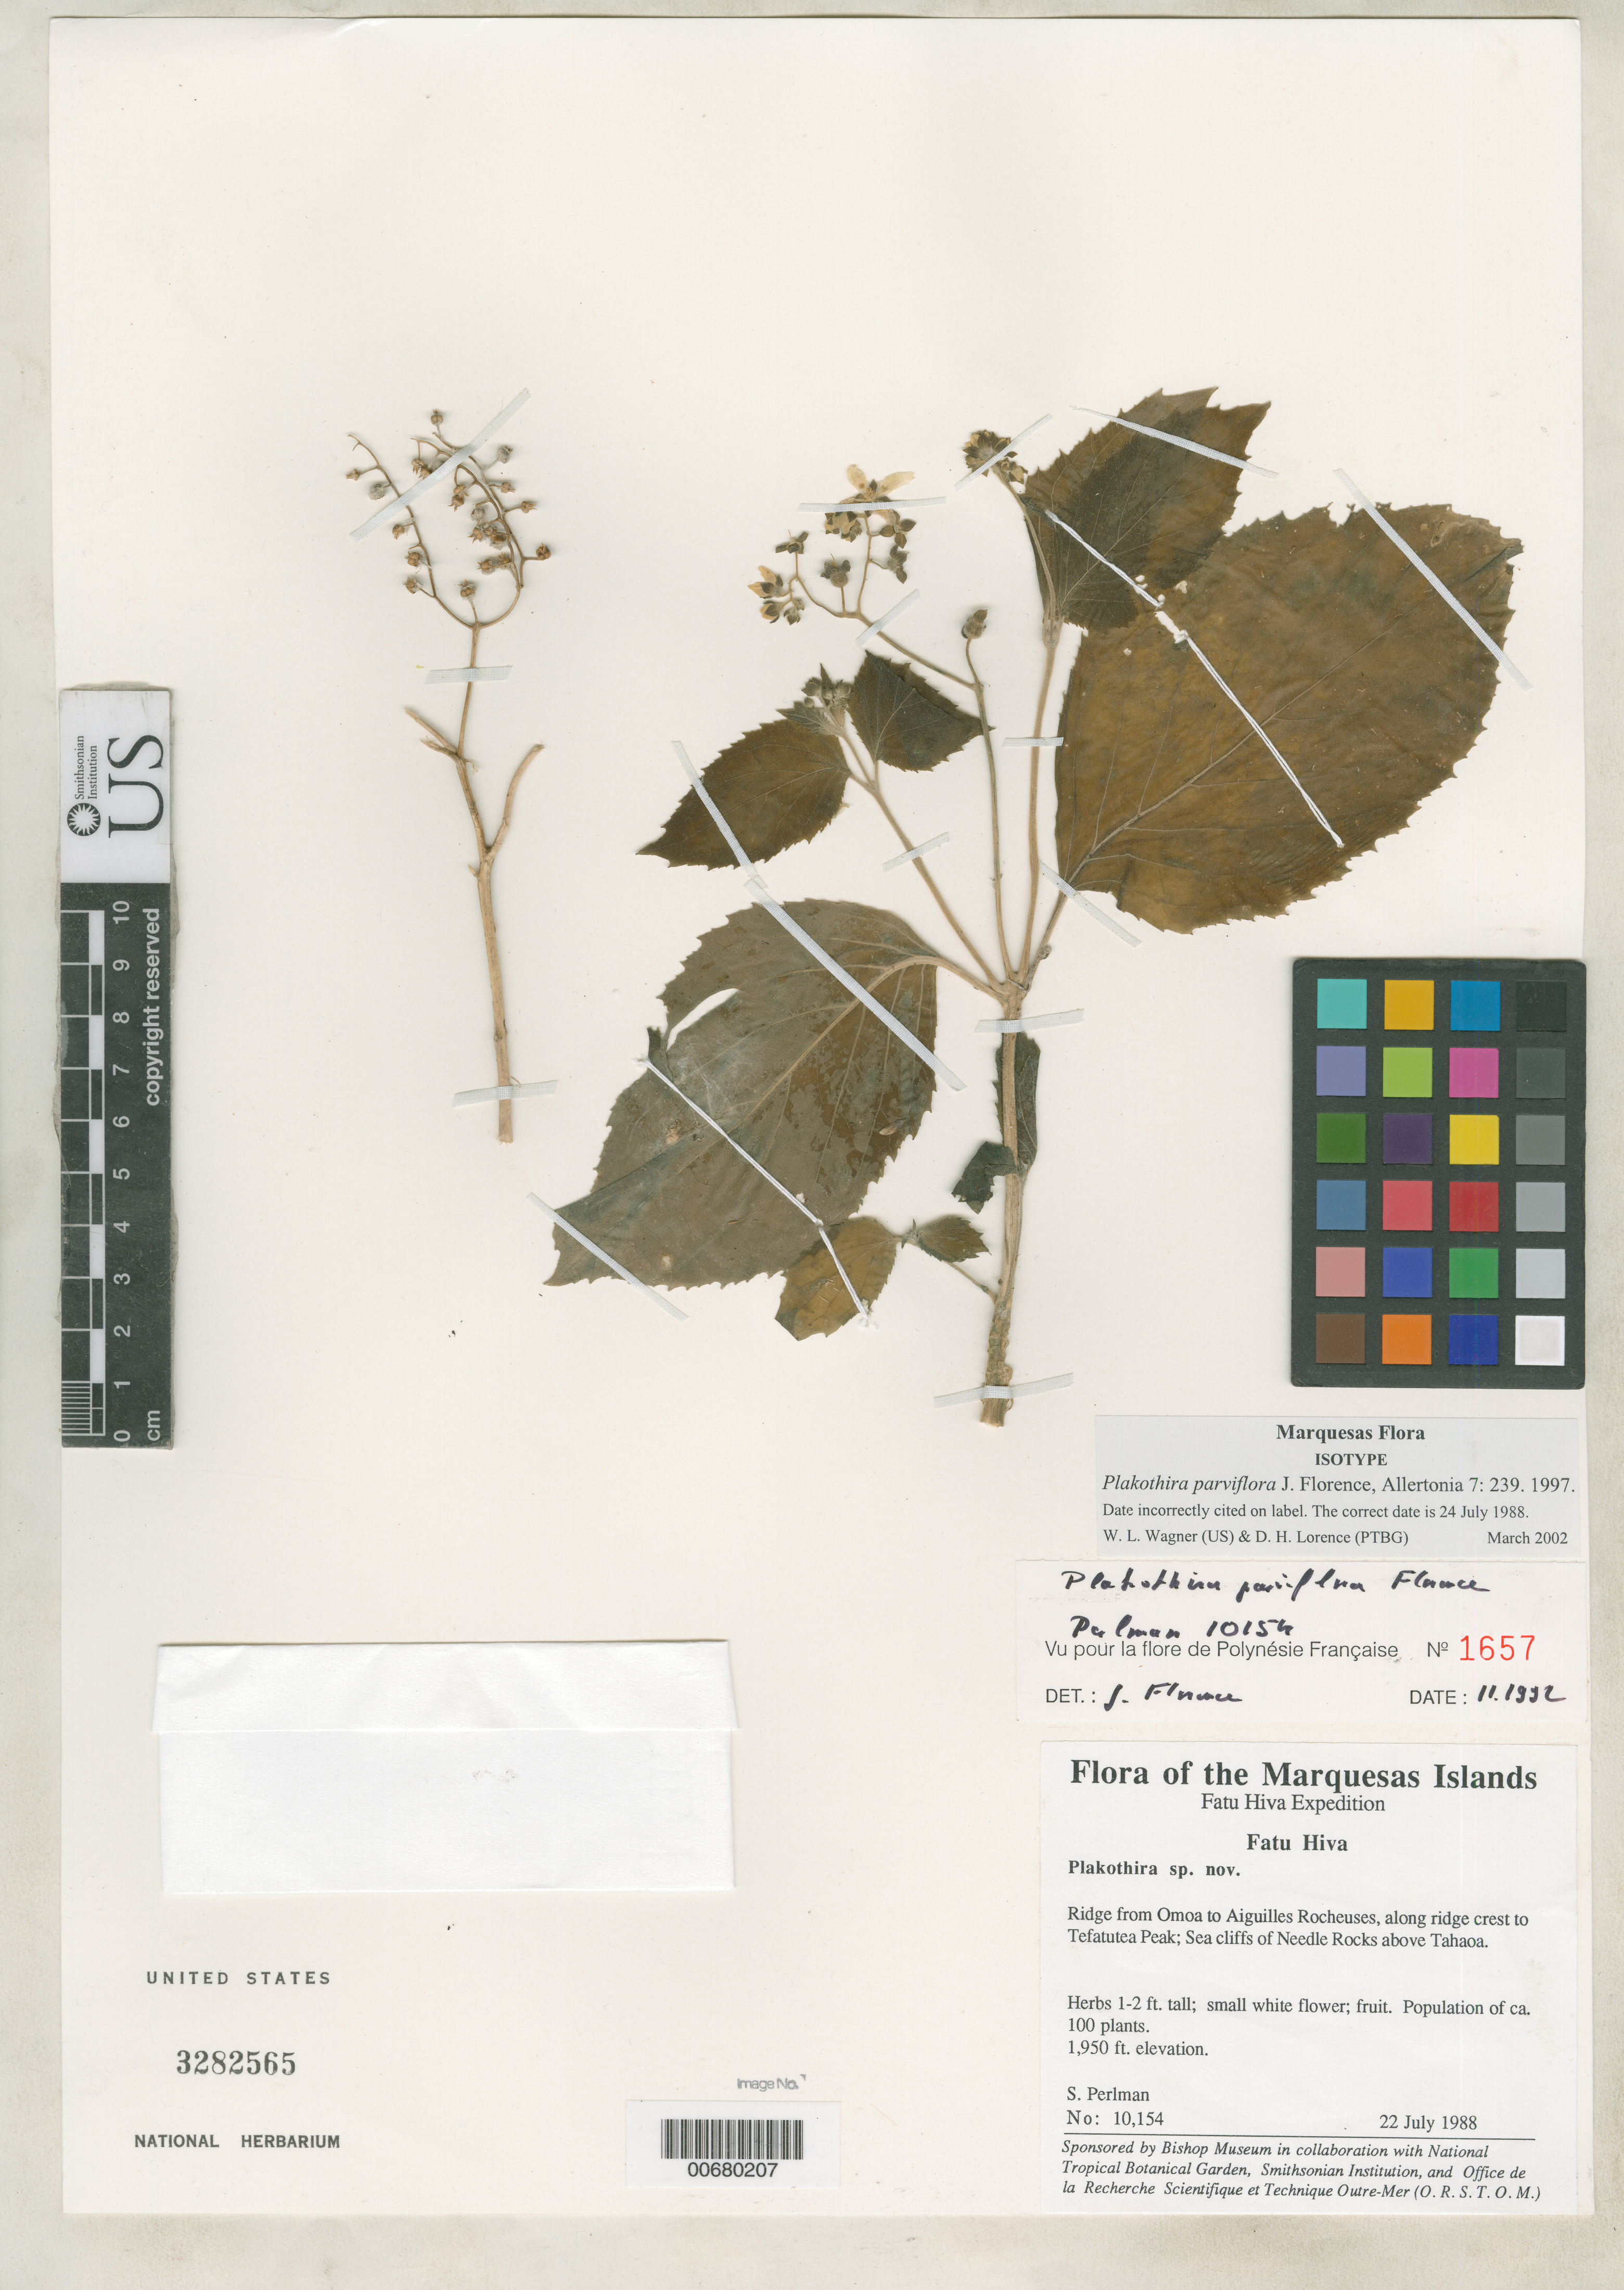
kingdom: Plantae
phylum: Tracheophyta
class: Magnoliopsida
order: Cornales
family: Loasaceae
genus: Plakothira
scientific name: Plakothira parviflora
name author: J. Florence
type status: Isotype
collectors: S. P. Perlman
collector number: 10154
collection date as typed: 22 Jul 1988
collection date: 1988-07-22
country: French Polynesia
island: Fatu Hiva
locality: Ridge from Omoa to Aiguilles Rocheuses, along ridge crest to Tefatutea Peak; sea cliffs of Needle Rocks above Tahaoa.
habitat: Sea cliffs.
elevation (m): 594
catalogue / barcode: US 3282565